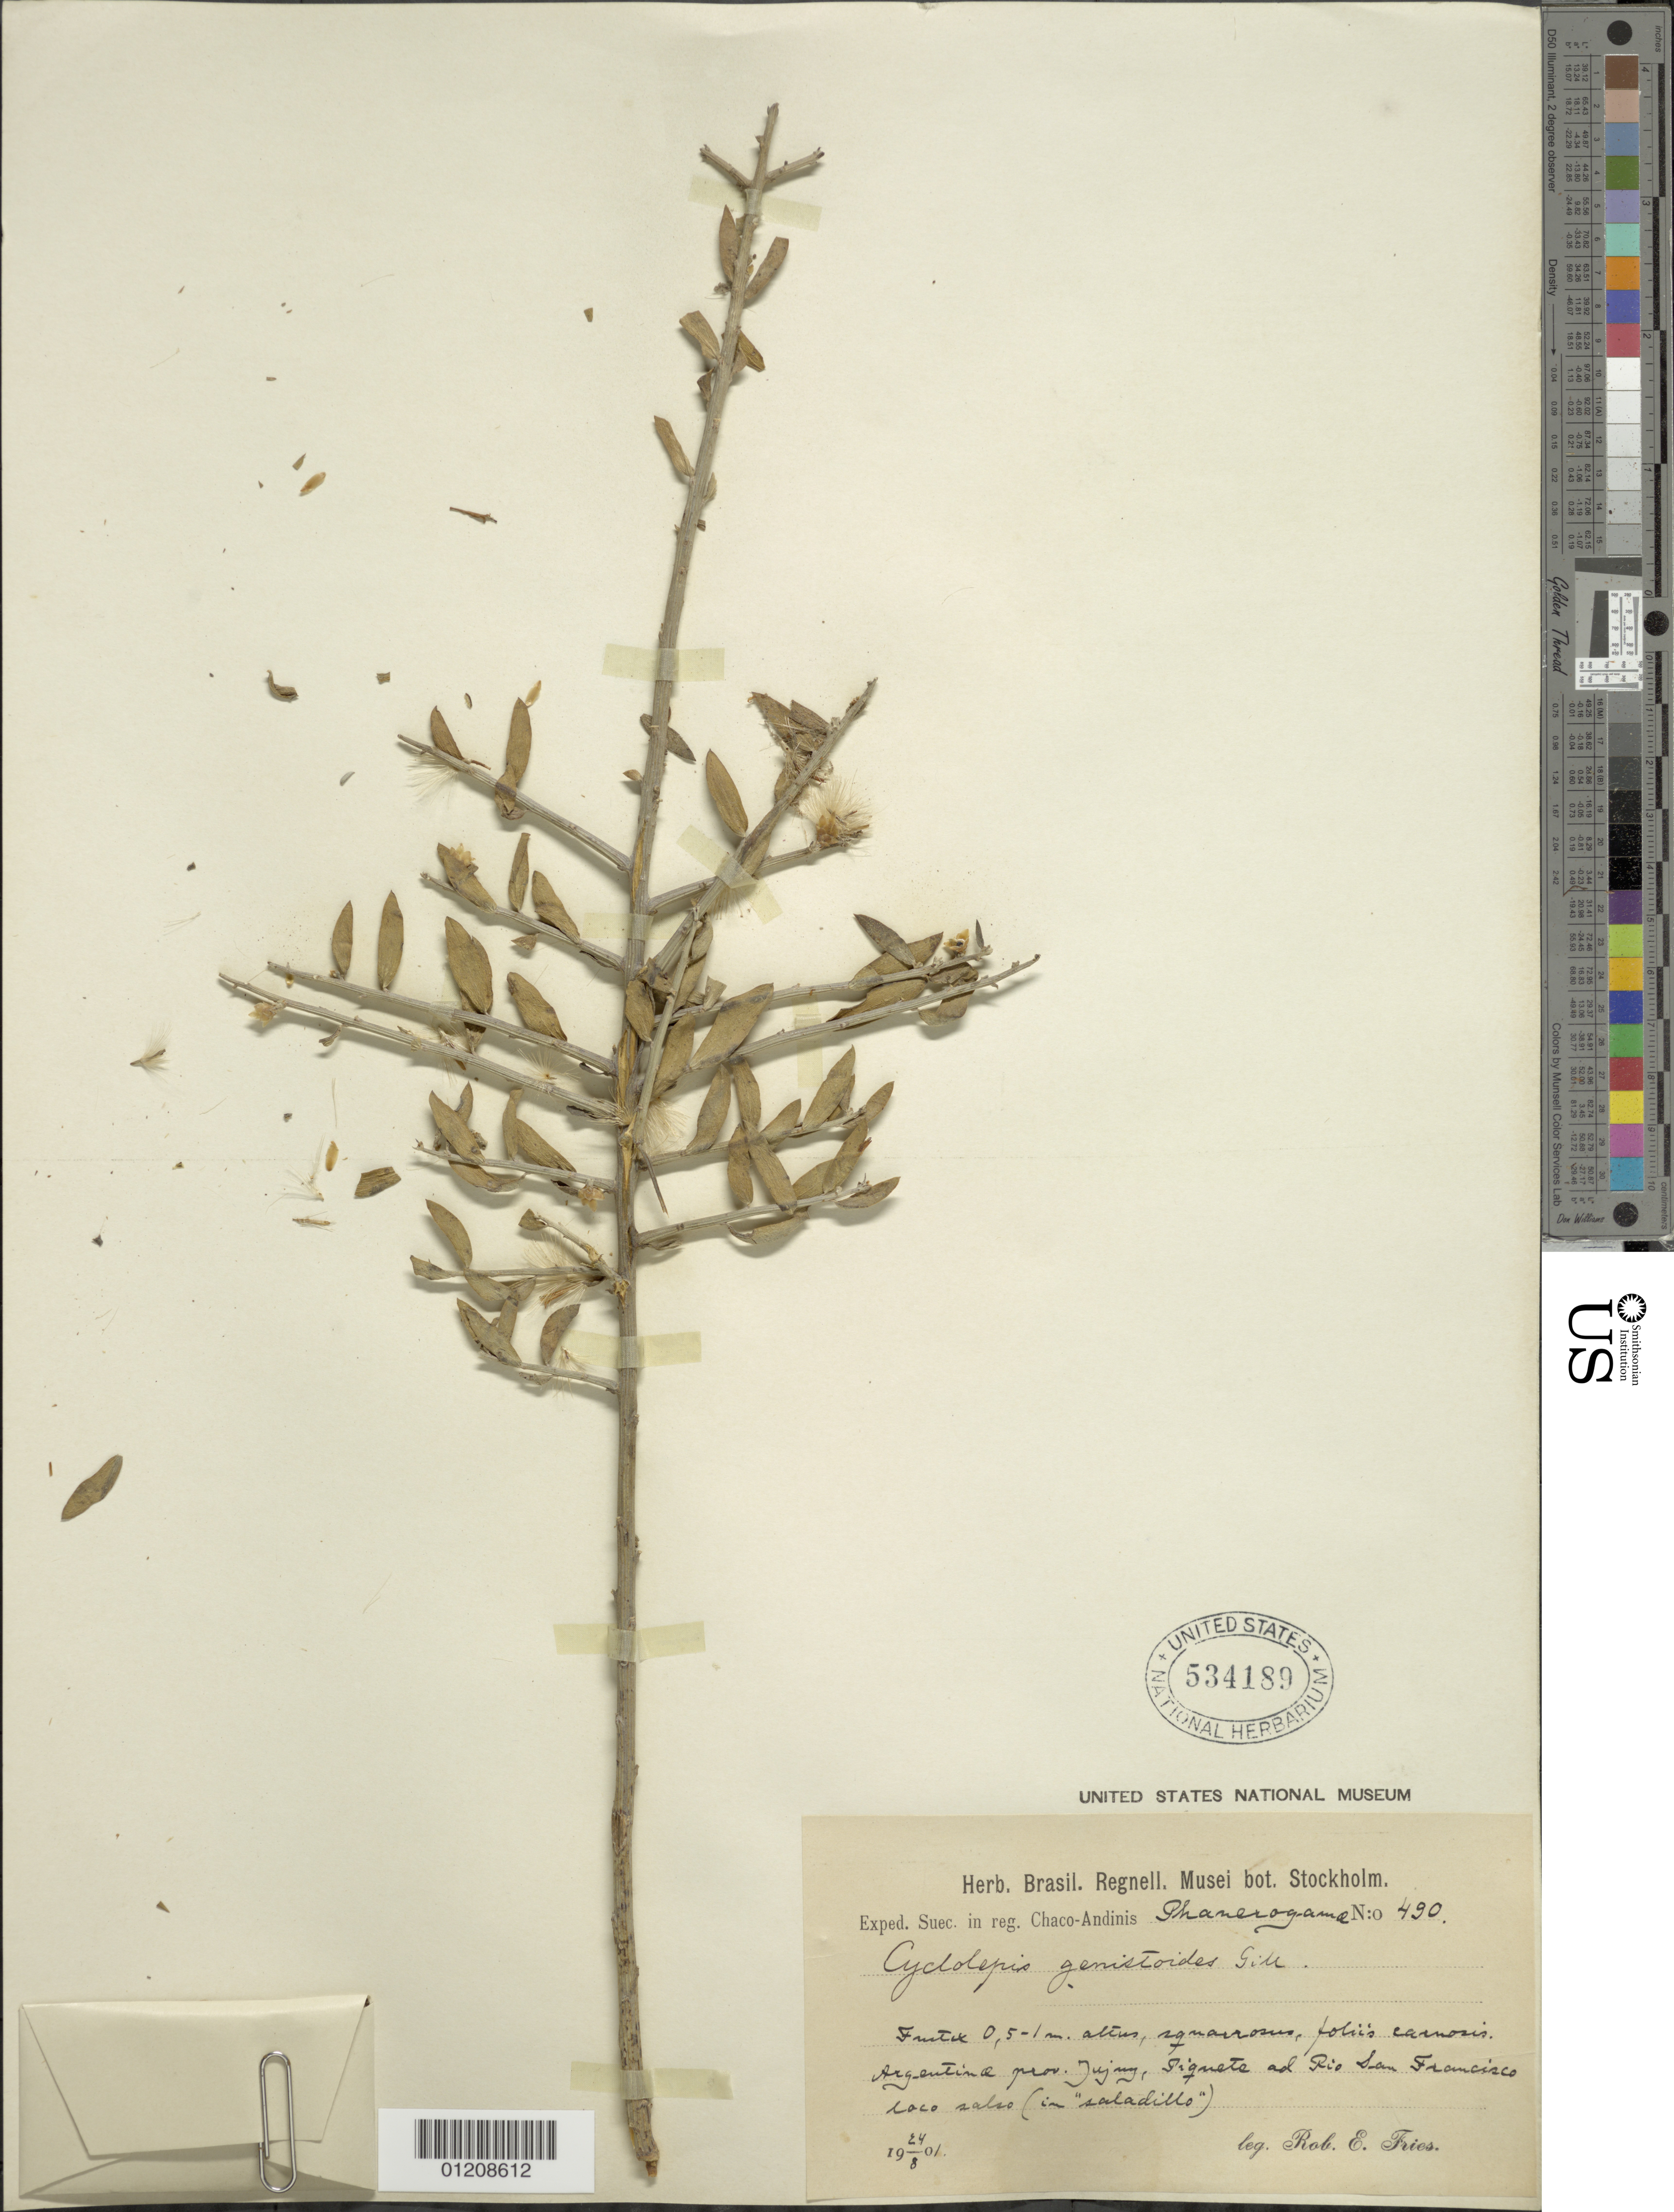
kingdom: Plantae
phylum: Tracheophyta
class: Magnoliopsida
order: Asterales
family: Asteraceae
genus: Cyclolepis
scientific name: Cyclolepis genistoides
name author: Gill. ex D. Don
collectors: R. E. Fries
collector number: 490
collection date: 1901-08-24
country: Argentina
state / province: Jujuy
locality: Figuete ad Rio San Francisco coco salso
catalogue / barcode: US 534189